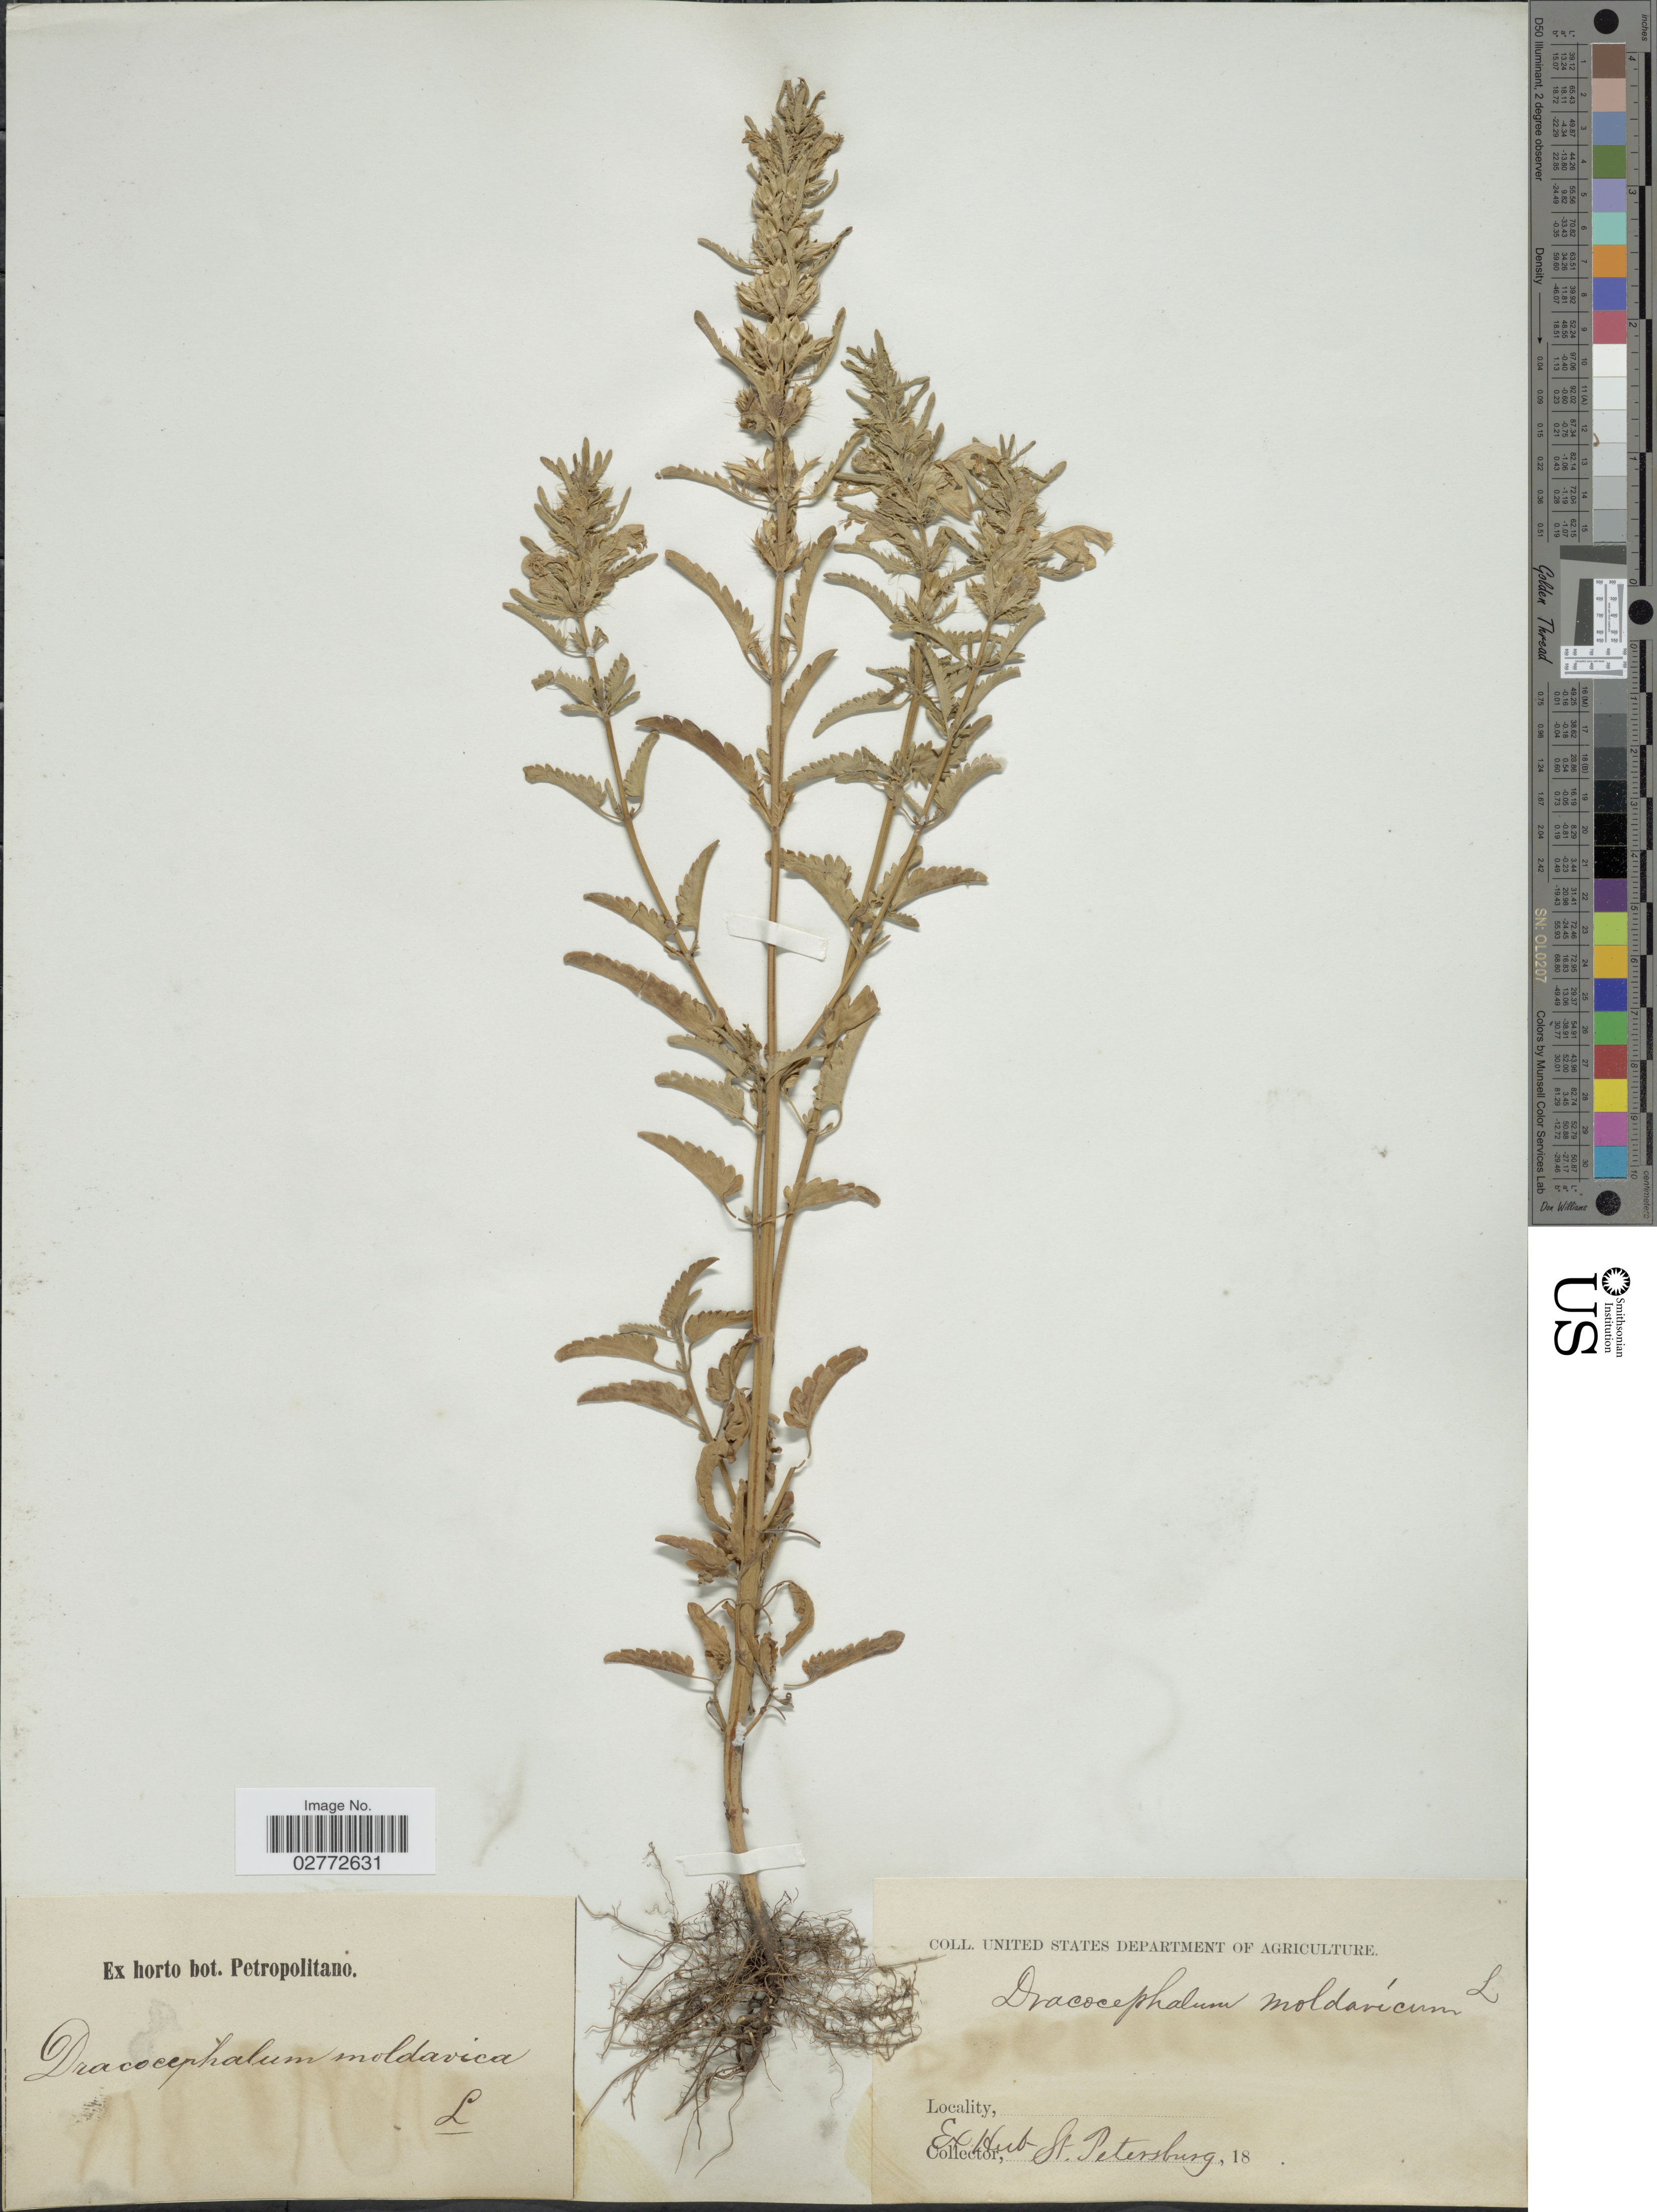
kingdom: Plantae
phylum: Tracheophyta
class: Magnoliopsida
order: Lamiales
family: Lamiaceae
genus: Dracocephalum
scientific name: Dracocephalum moldavica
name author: L.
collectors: ex Horto Bot. Petropolitano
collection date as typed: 18